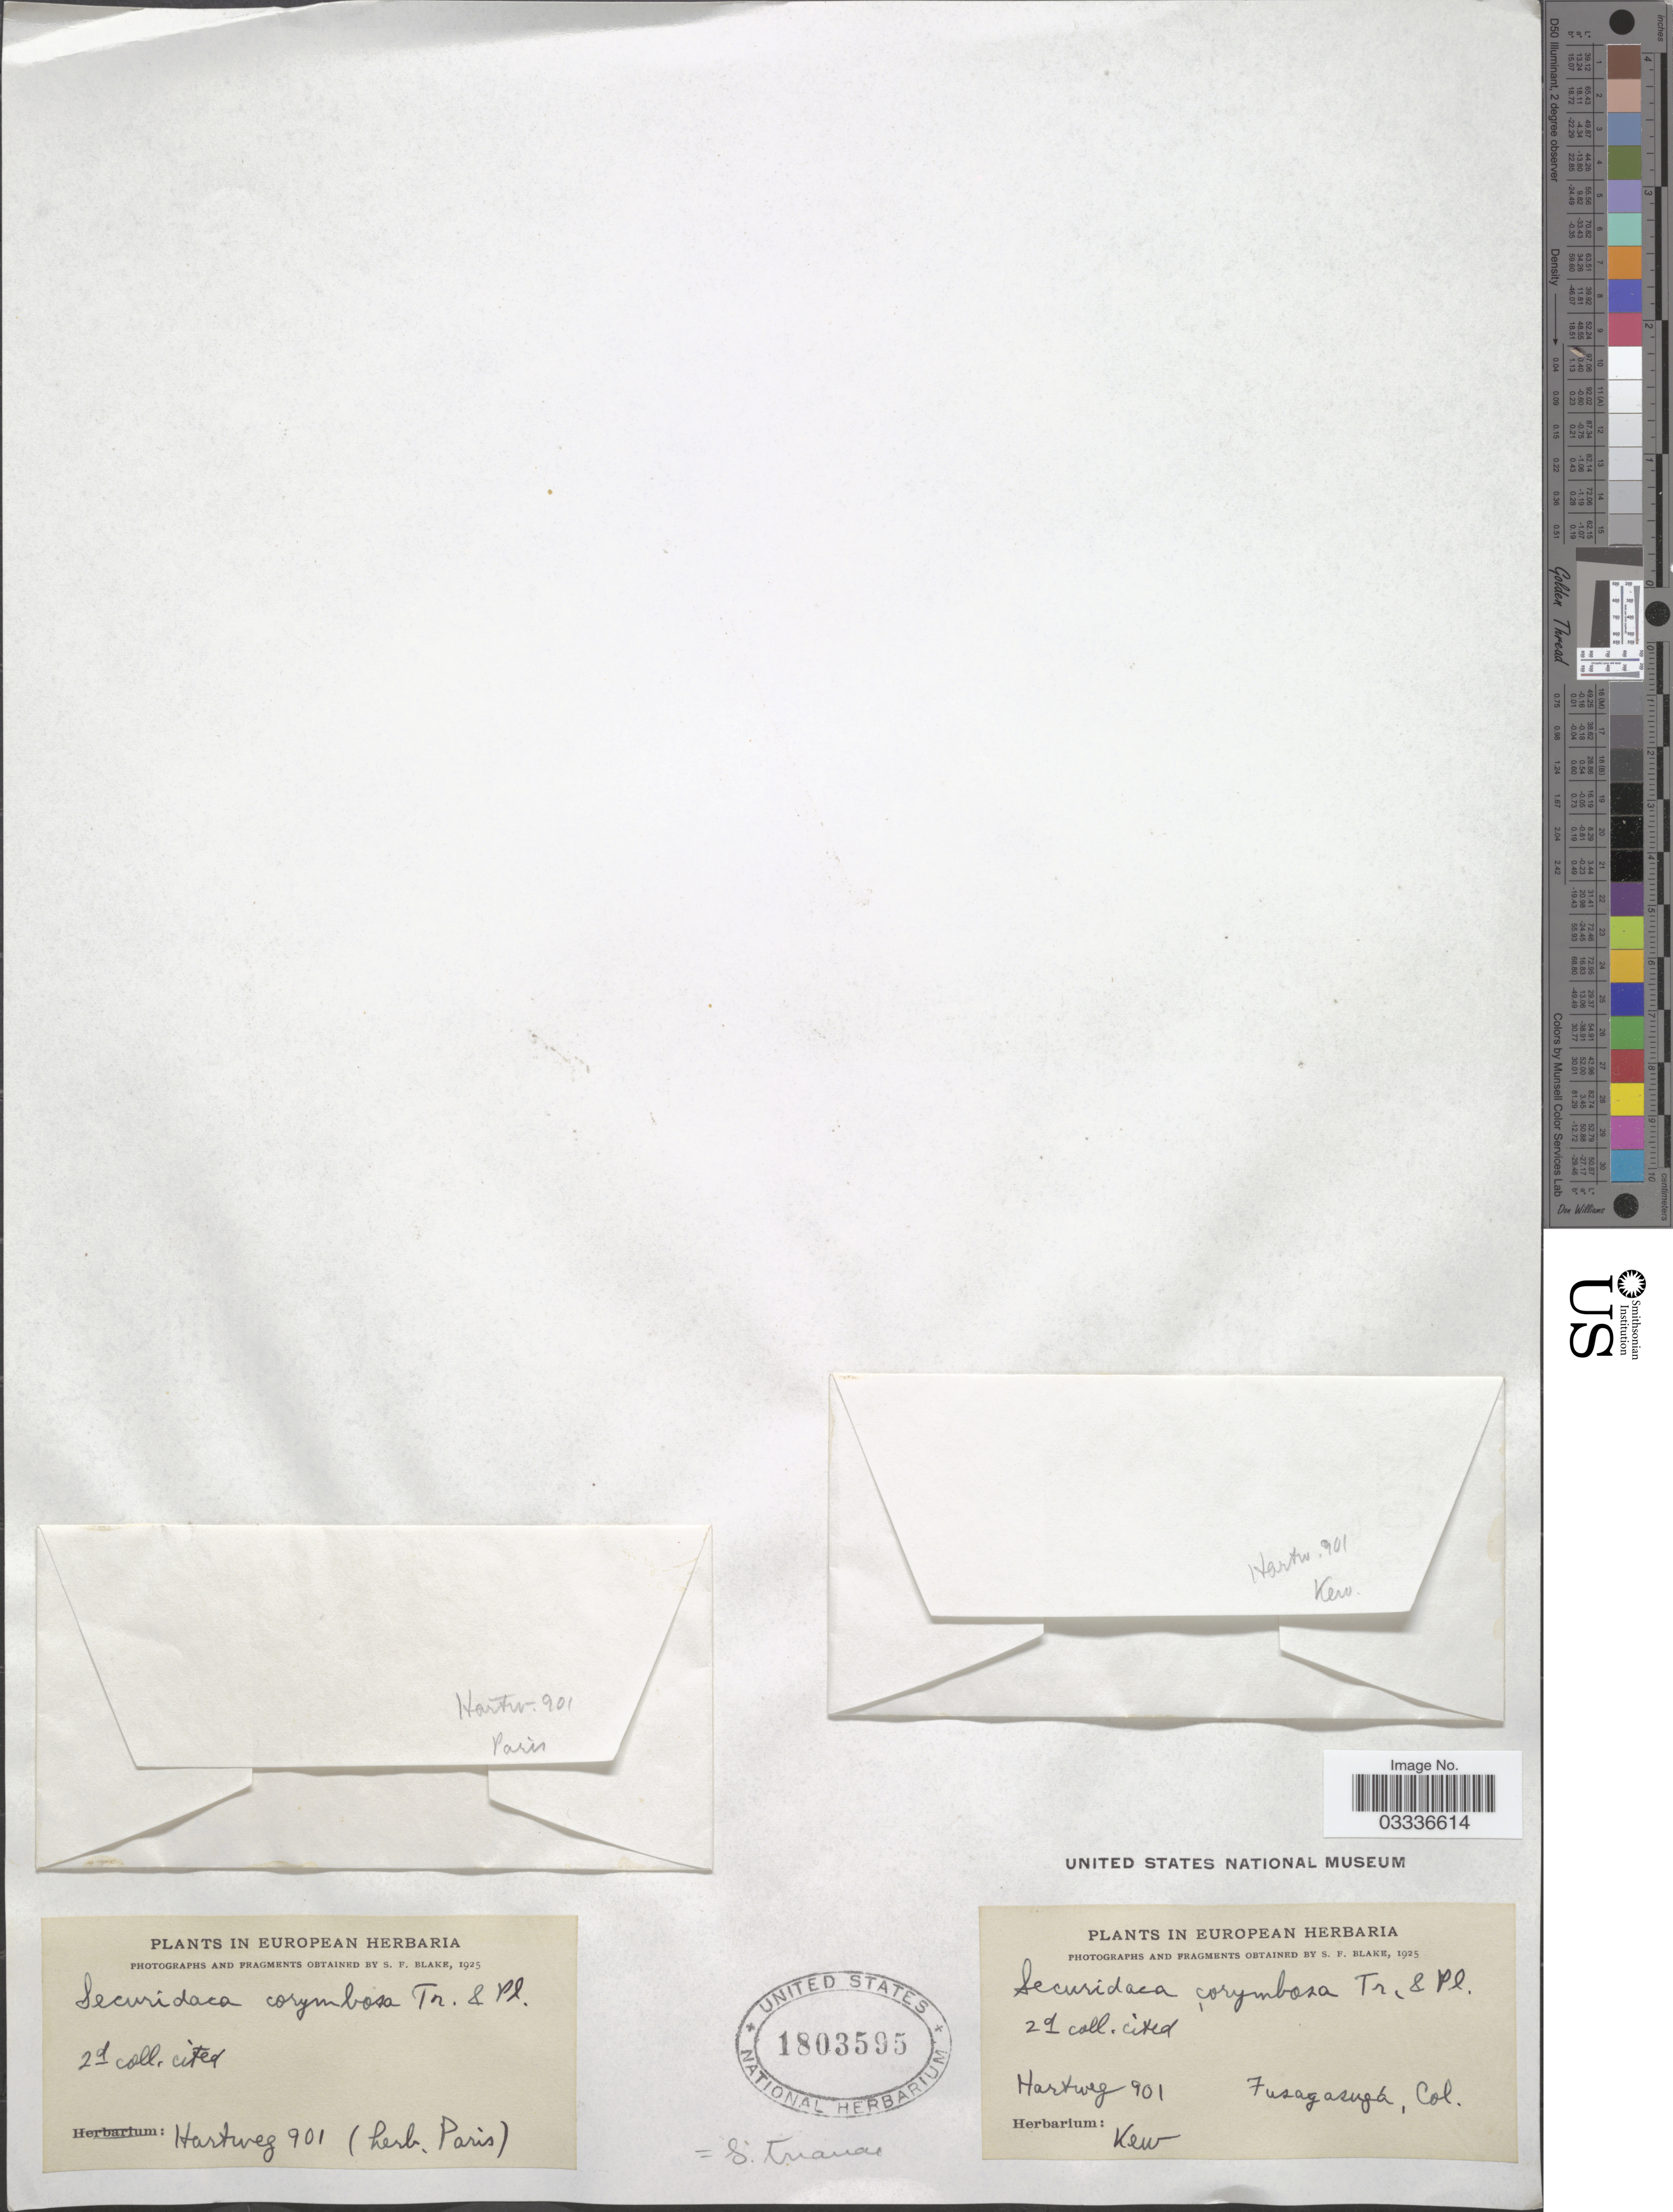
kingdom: Plantae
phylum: Tracheophyta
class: Magnoliopsida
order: Fabales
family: Polygalaceae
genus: Securidaca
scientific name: Securidaca trianae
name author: Killip & Dugand G.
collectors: Hartweg, --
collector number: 901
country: Colombia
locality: Fusagasugá.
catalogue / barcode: US 1803595